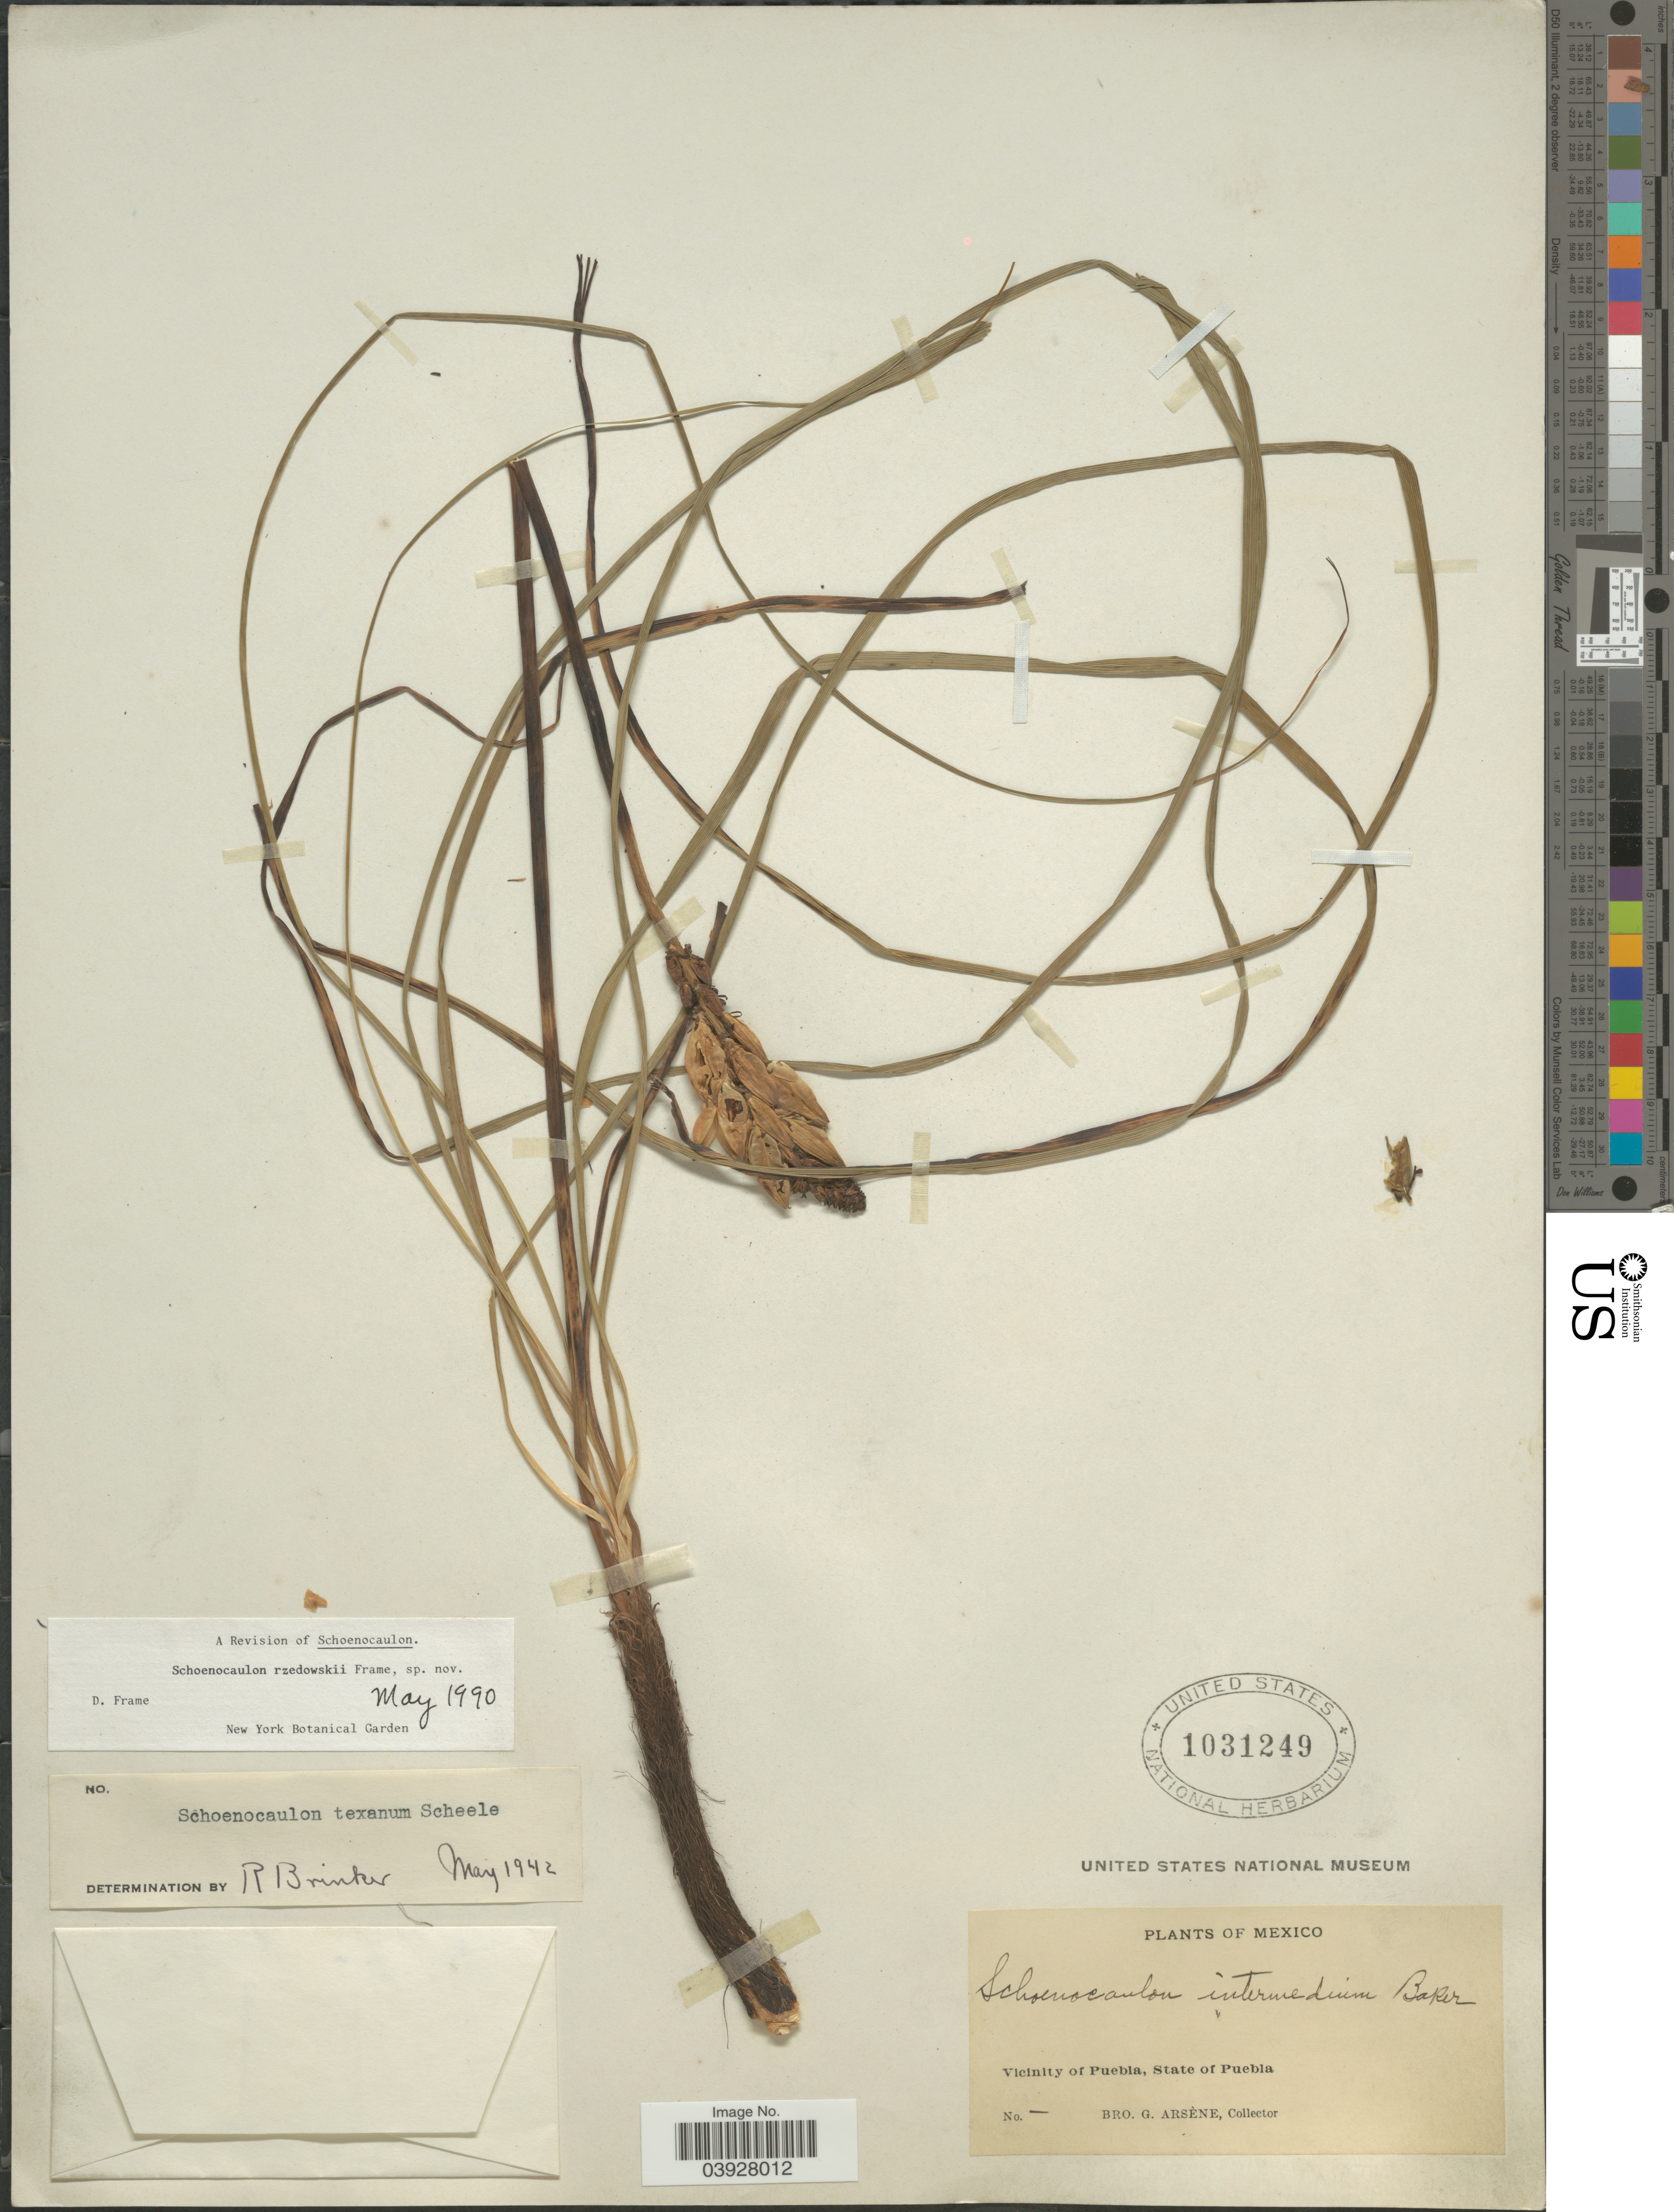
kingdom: Plantae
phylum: Tracheophyta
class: Liliopsida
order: Liliales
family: Melanthiaceae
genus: Schoenocaulon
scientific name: Schoenocaulon rzedowskii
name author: Frame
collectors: Bro. G. Arsène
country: Mexico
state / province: Puebla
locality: Vicinity of Puebla.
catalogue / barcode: US 1031249